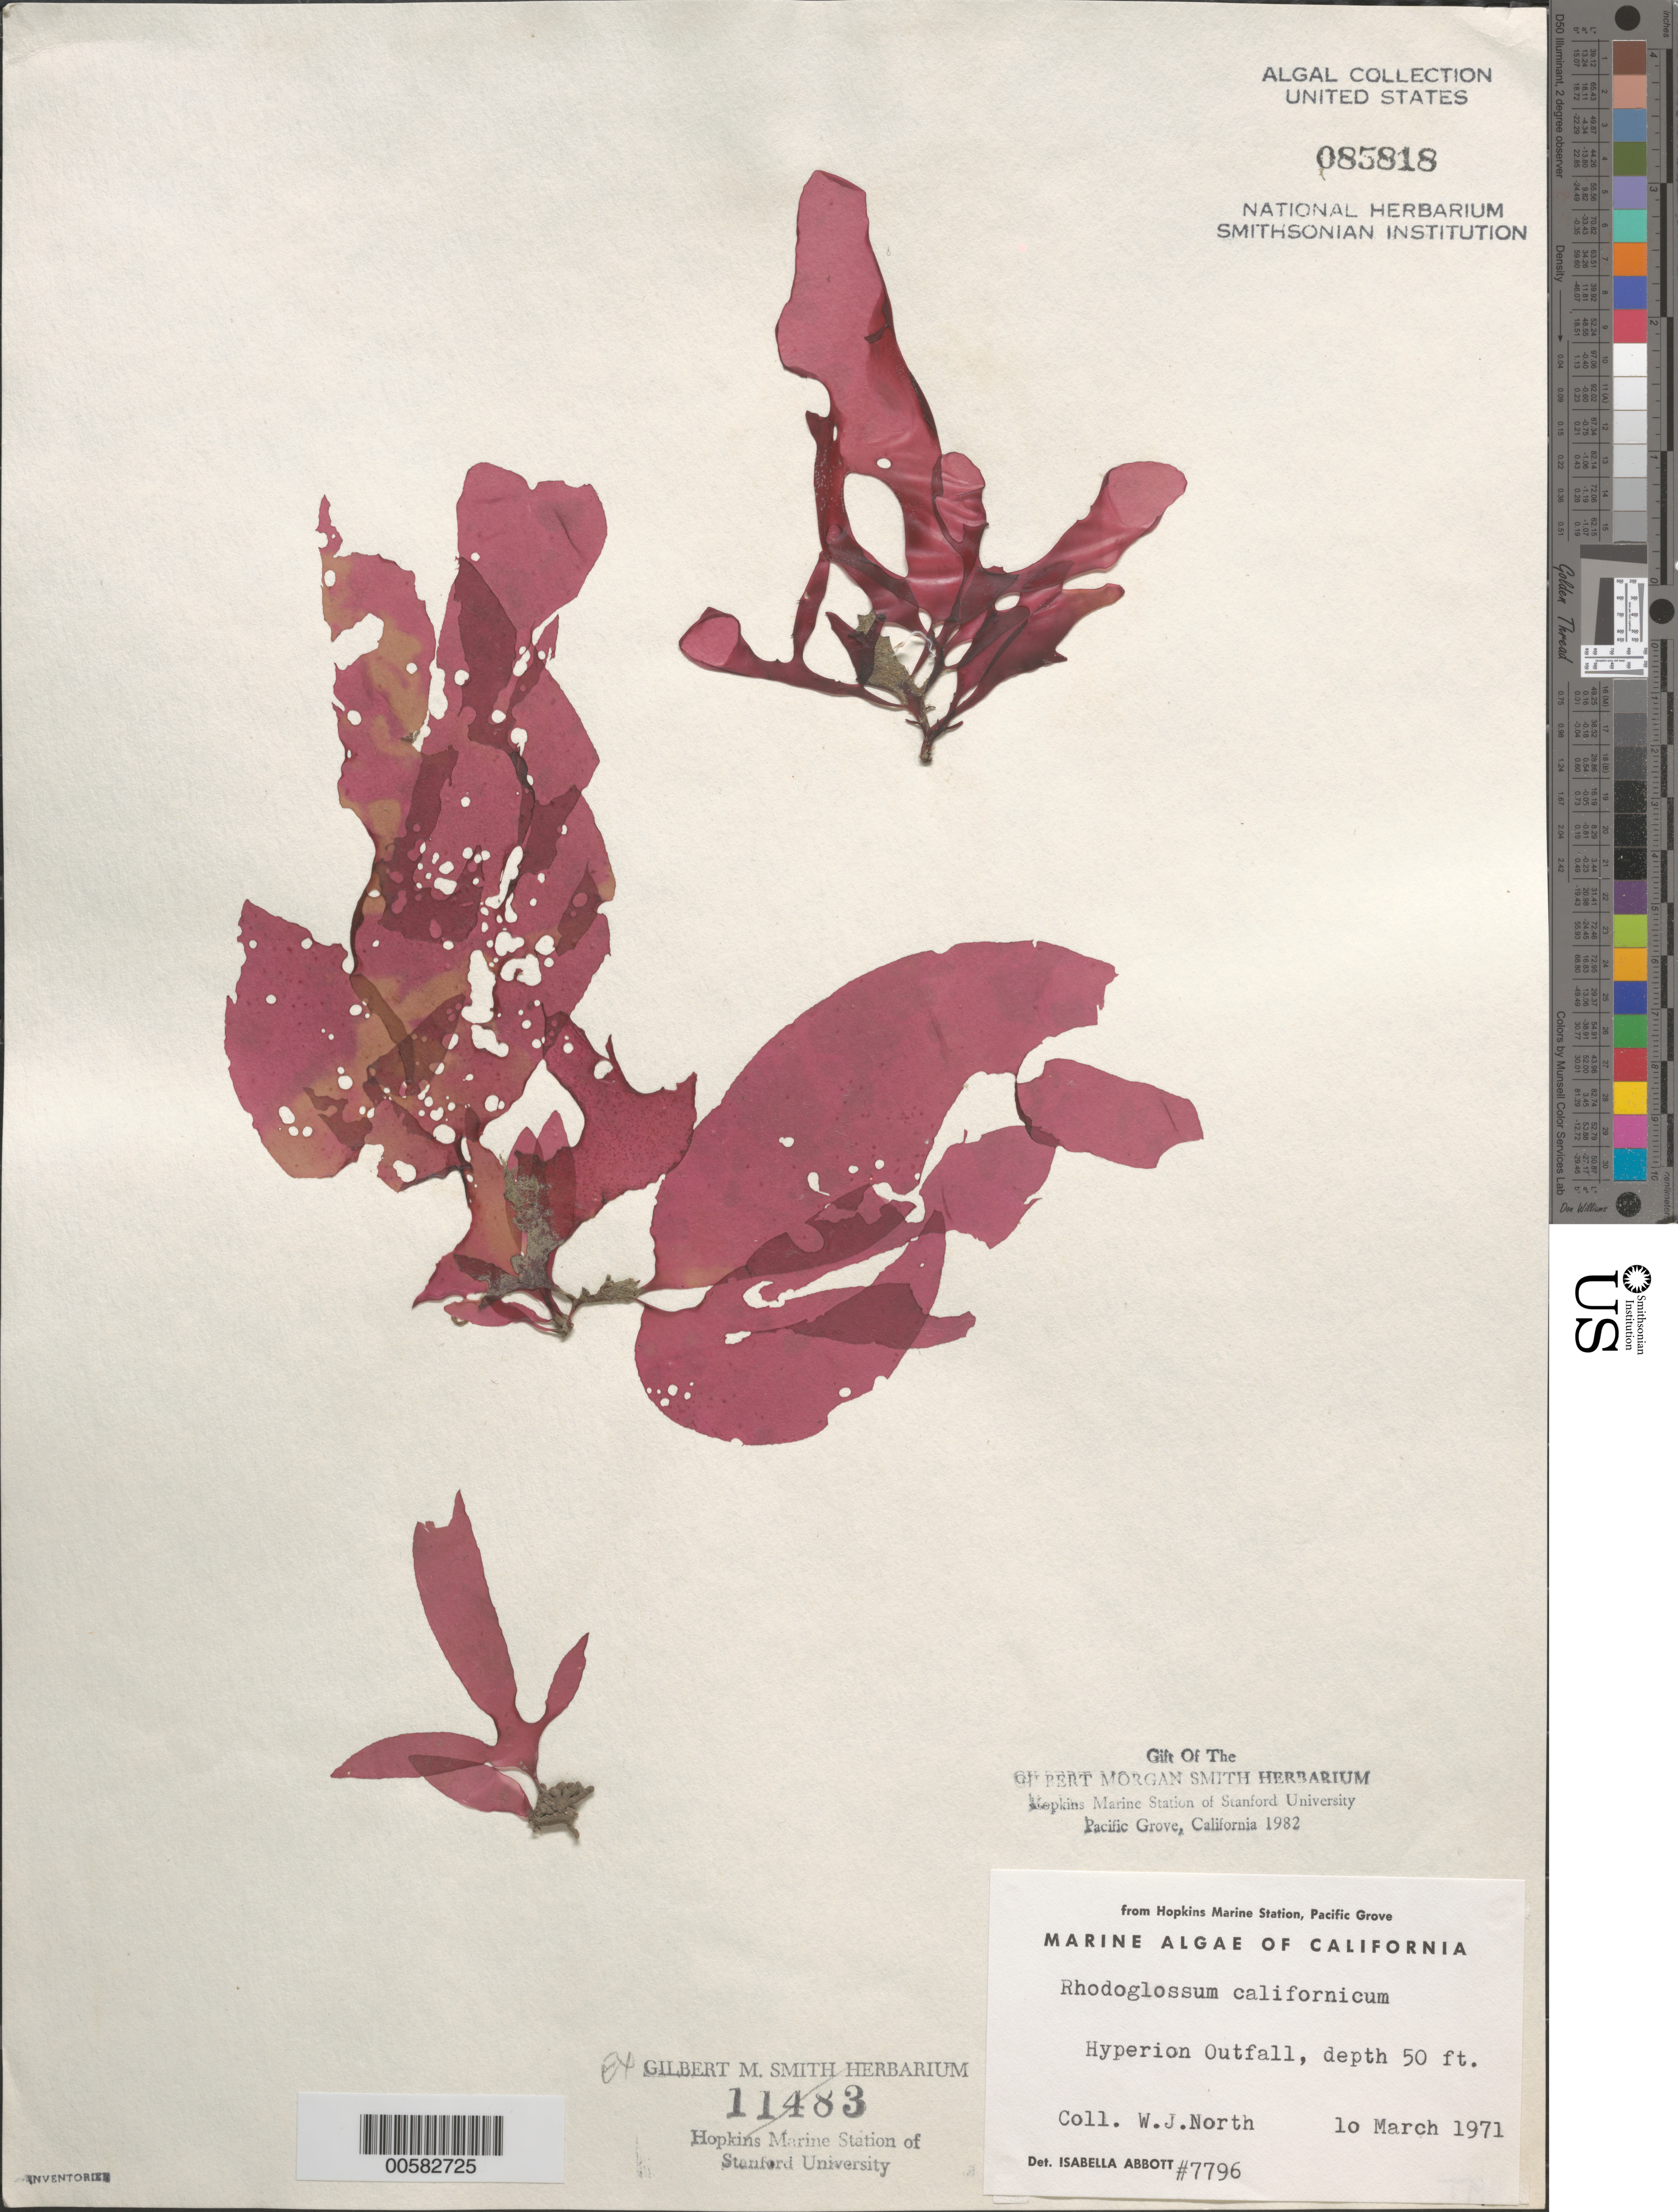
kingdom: Plantae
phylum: Rhodophyta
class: Florideophyceae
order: Gigartinales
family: Gigartinaceae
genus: Mazzaella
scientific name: Mazzaella californica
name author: (J. Agardh) G. De Toni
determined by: Algae name updating Project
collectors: W. North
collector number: IAA 7796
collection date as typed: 10 Mar 1971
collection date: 1971-03-10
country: United States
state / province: California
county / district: Los Angeles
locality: Hyperion Outfall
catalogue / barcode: US 85818